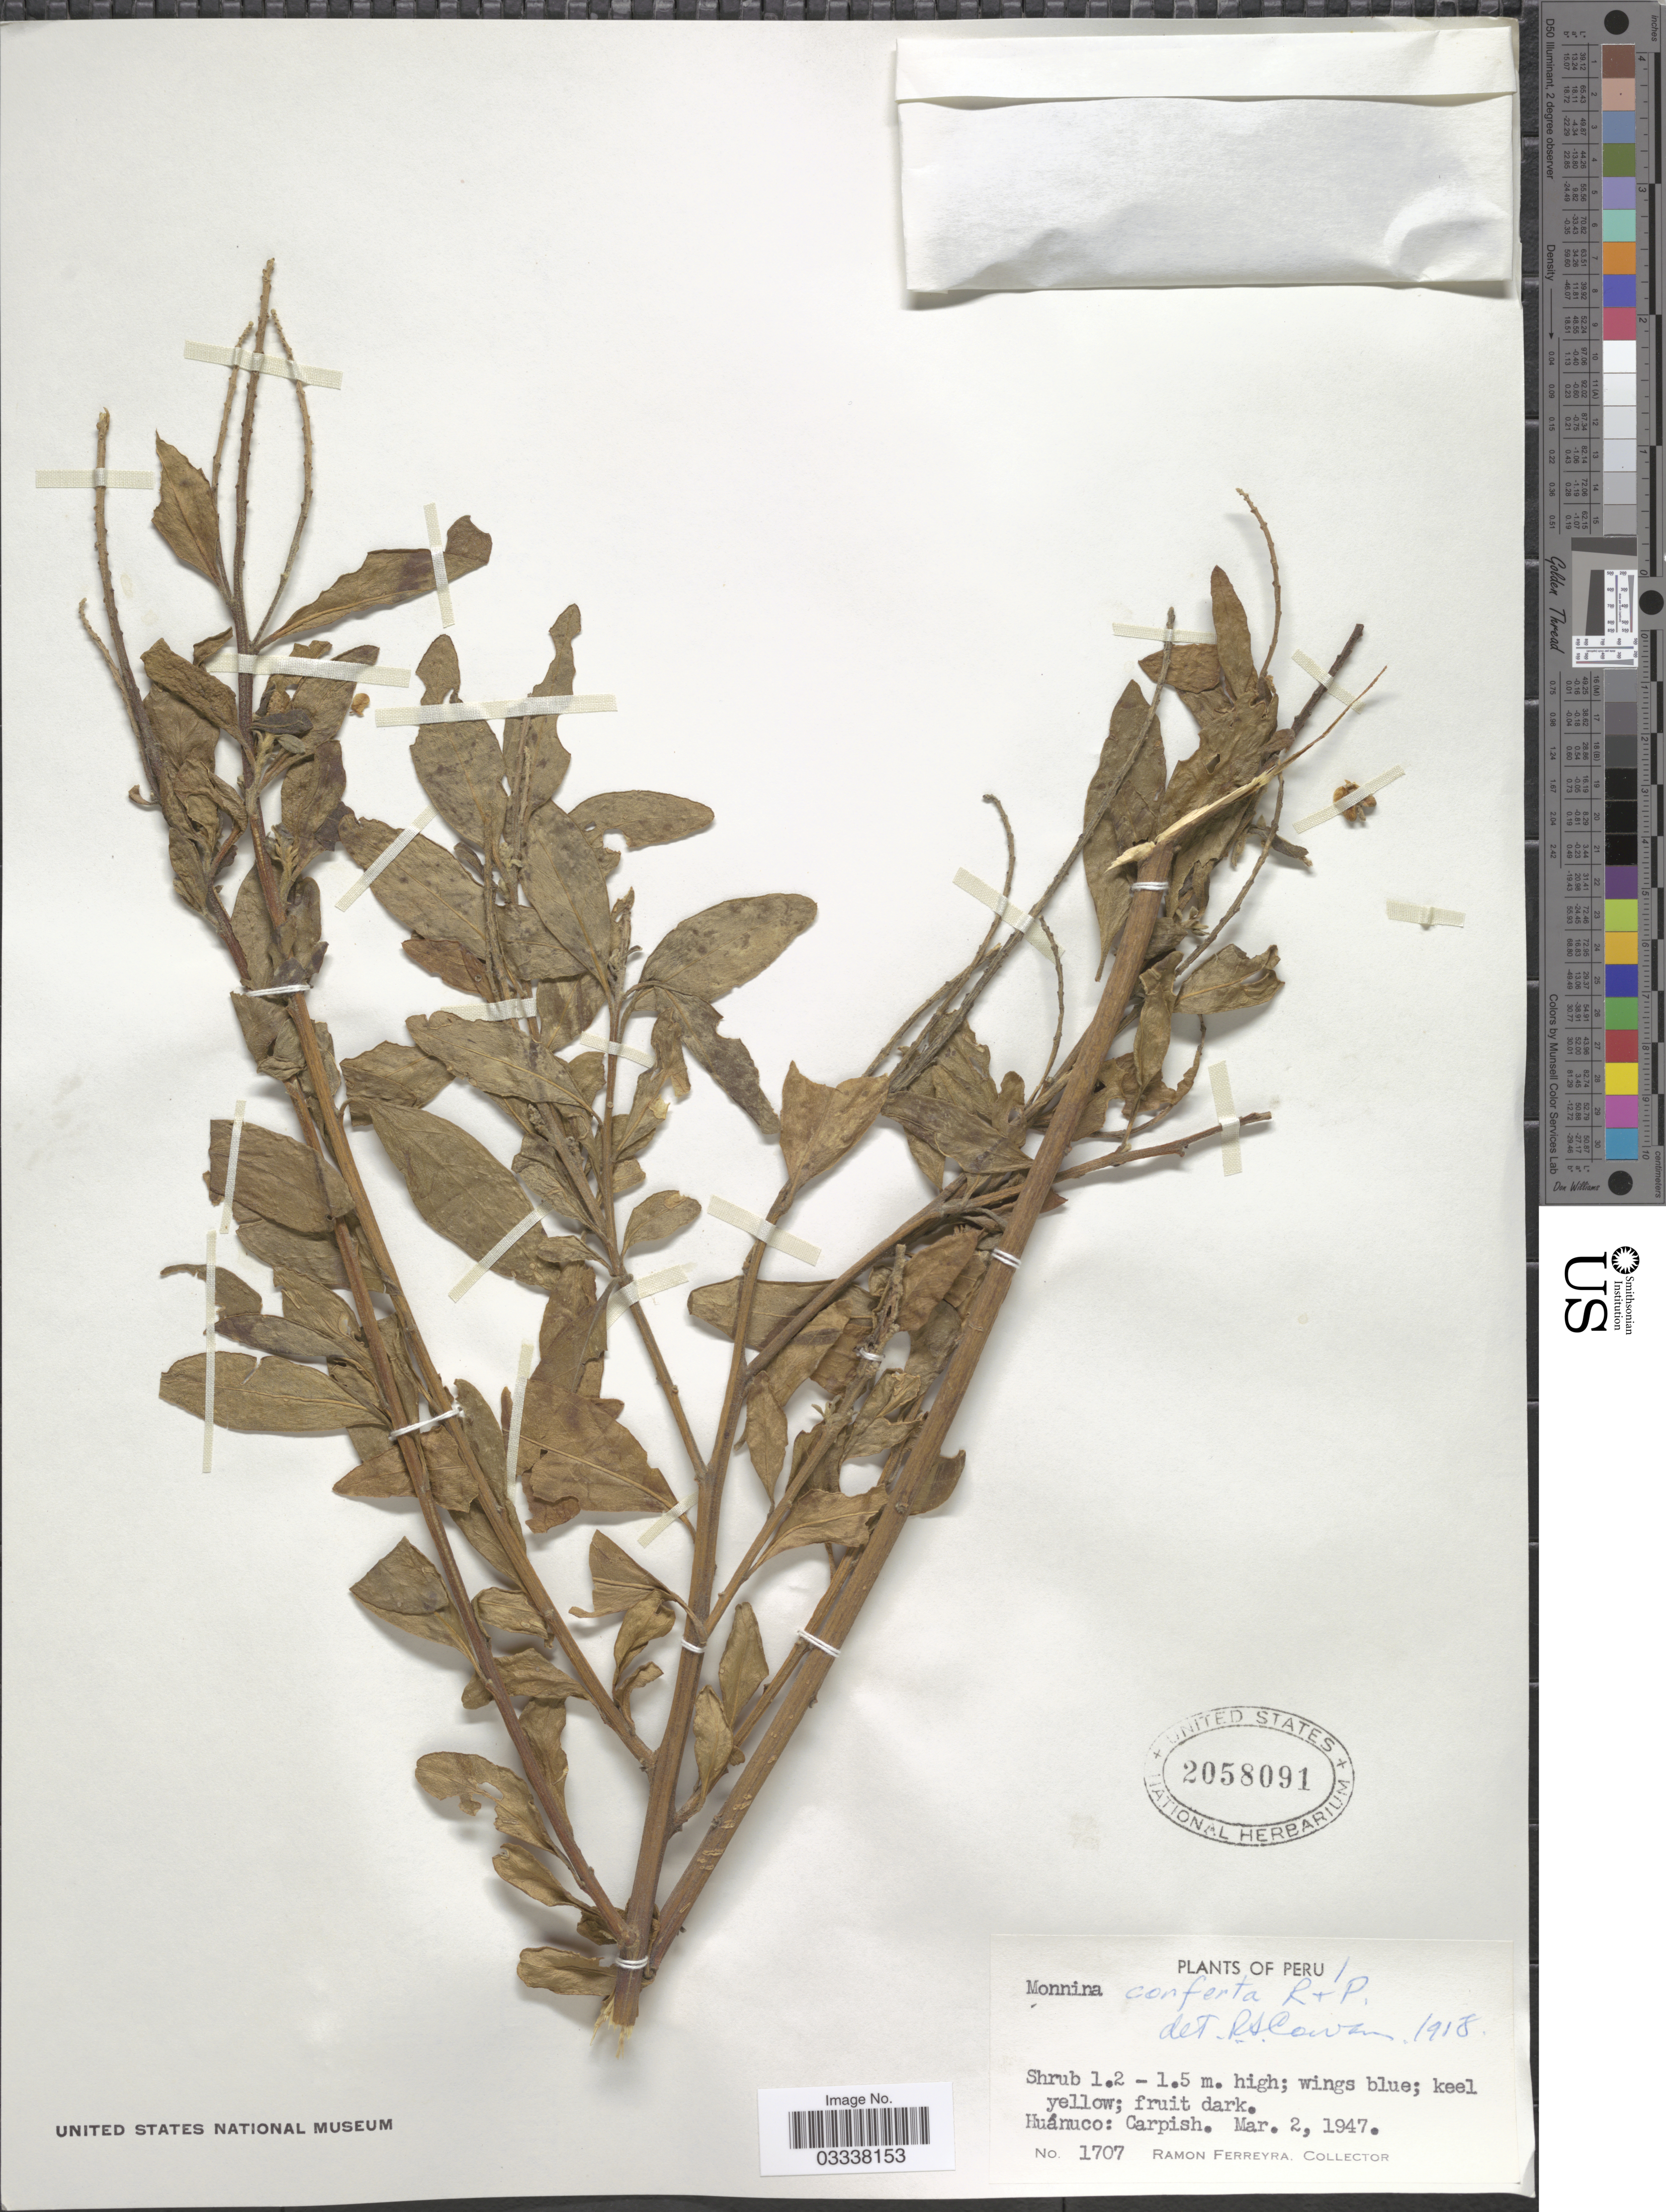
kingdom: Plantae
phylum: Tracheophyta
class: Magnoliopsida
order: Fabales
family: Polygalaceae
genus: Monnina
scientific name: Monnina conferta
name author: Ruiz & Pav.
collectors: R. A. Ferreyra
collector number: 1707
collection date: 1947-03-02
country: Peru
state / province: Huánuco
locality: Carpish.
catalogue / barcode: US 2058091